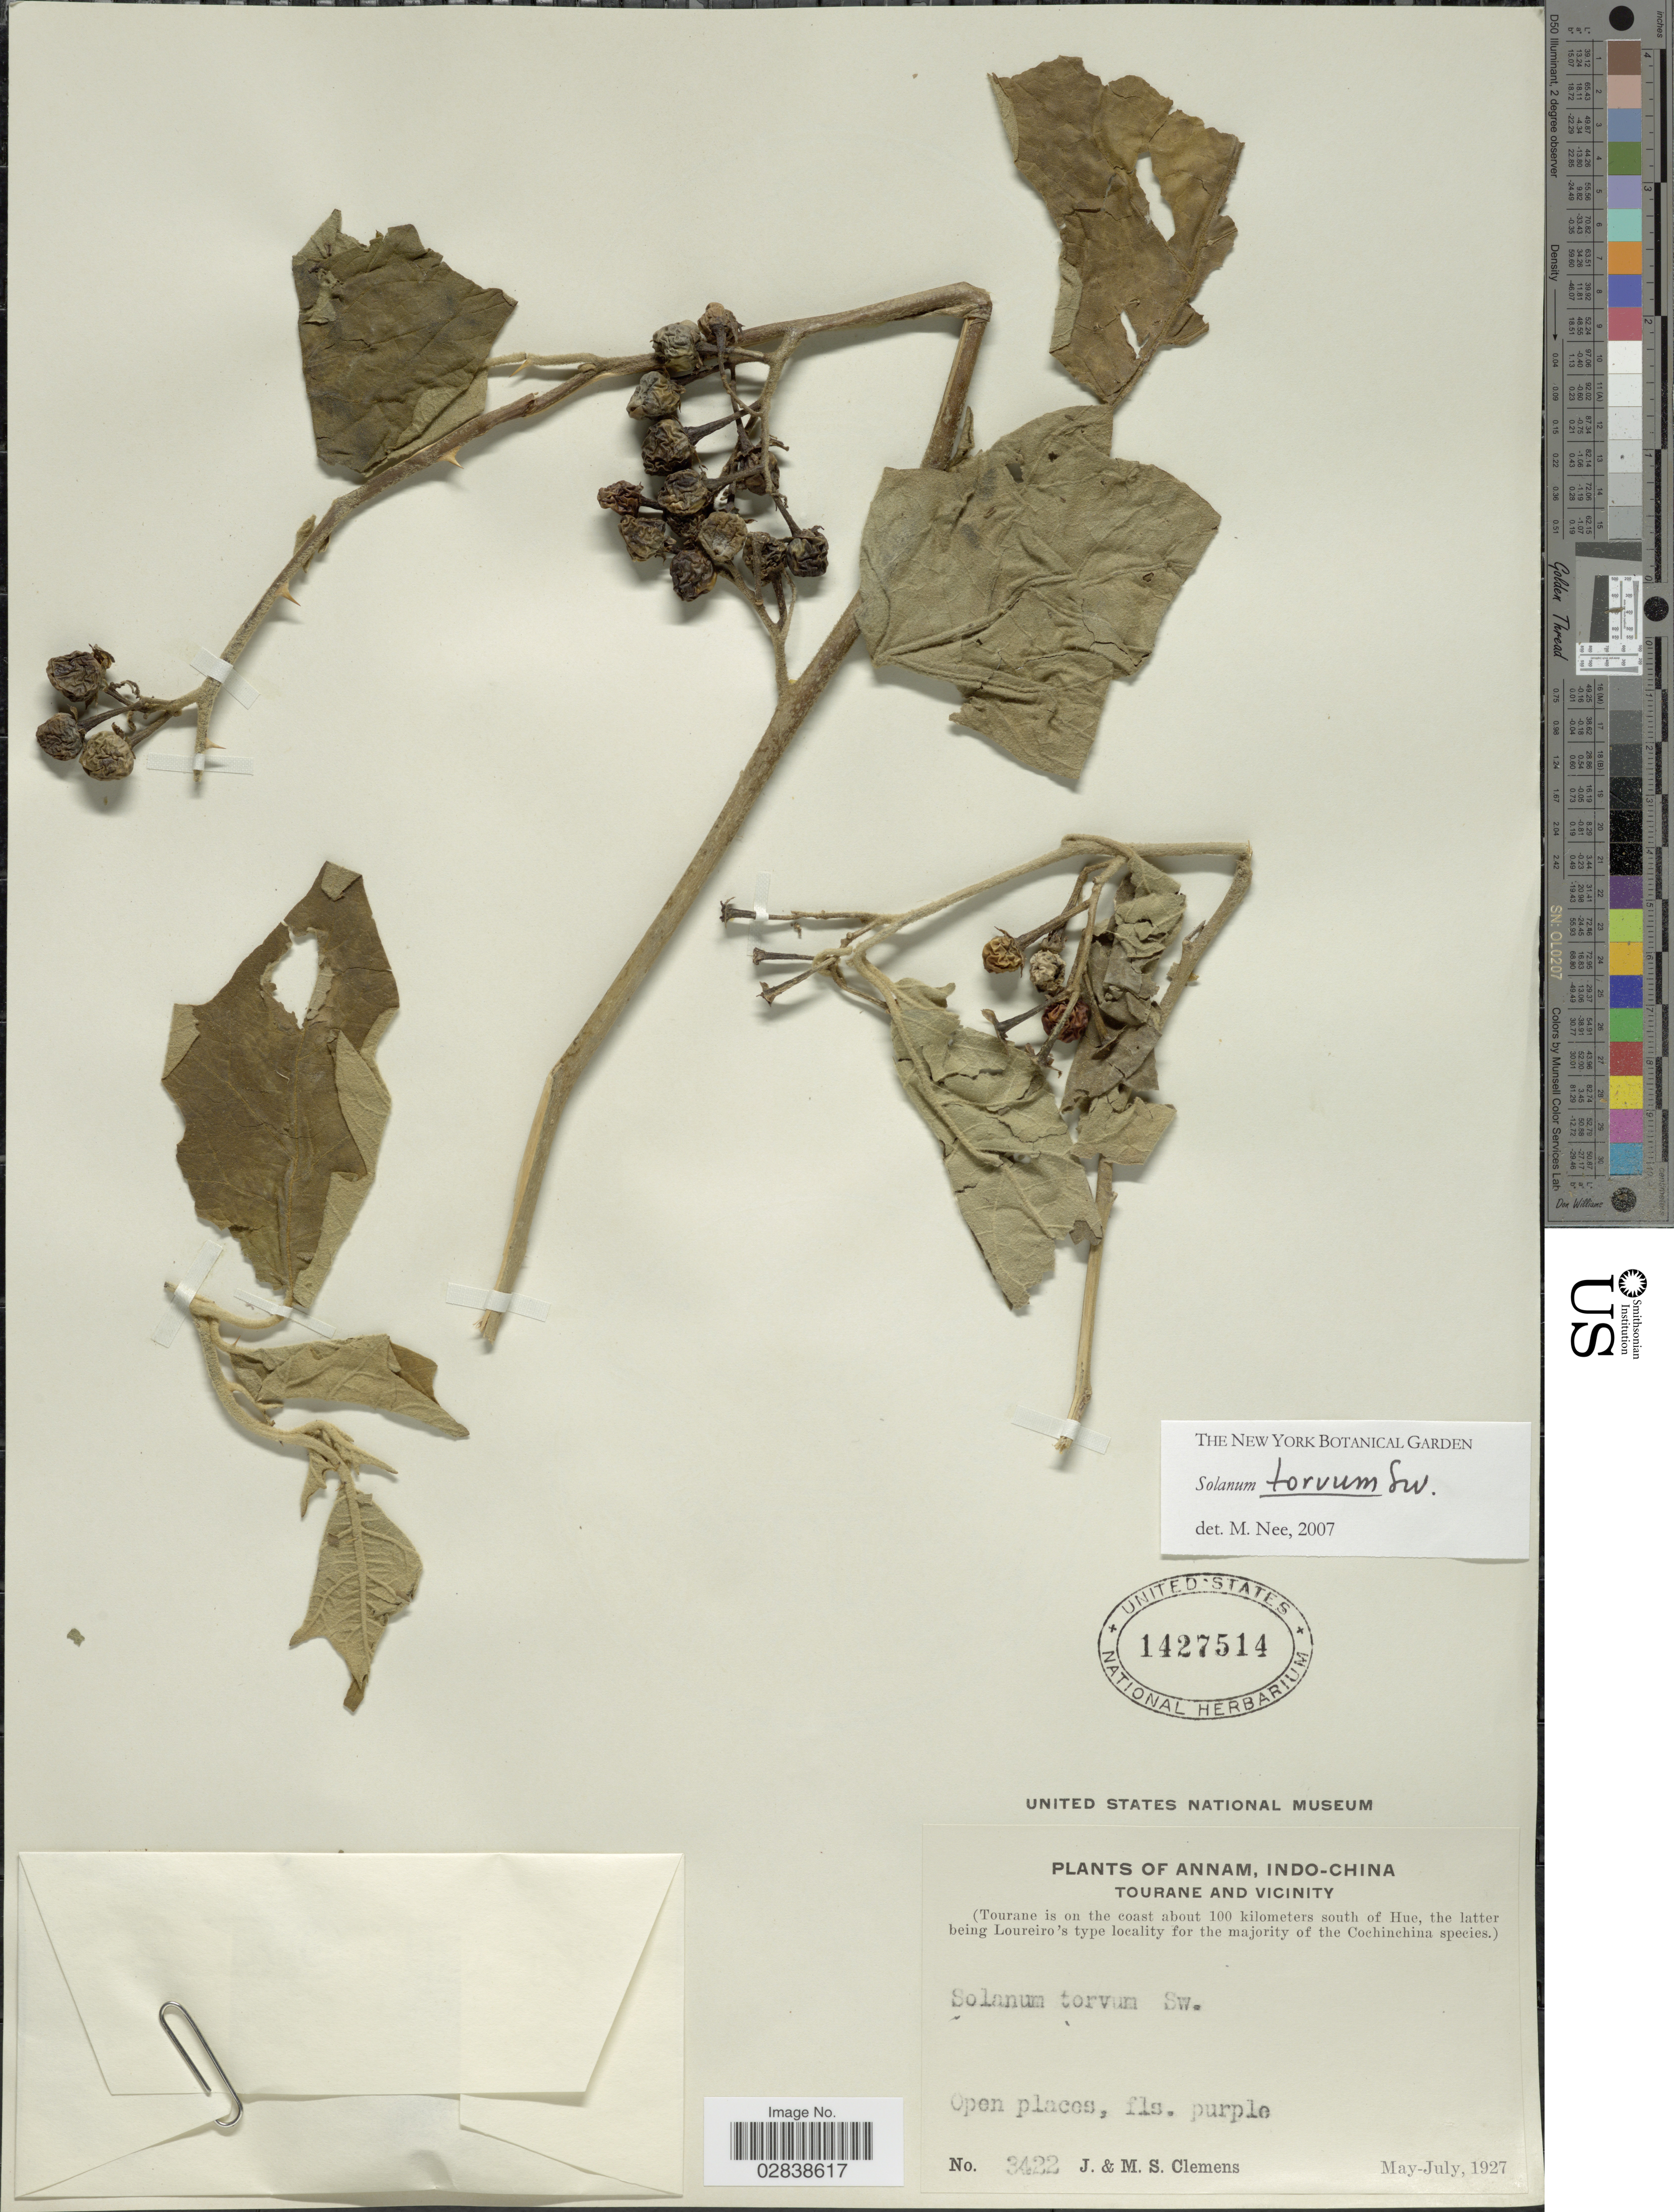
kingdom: Plantae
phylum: Tracheophyta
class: Magnoliopsida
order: Solanales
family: Solanaceae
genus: Solanum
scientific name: Solanum torvum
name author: Sw.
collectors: J. Clemens & M. S. Clemens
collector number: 3422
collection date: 1927-05/1927-07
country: Vietnam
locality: Annam, Indo-China, Tourane and Vicinity, (Tourane is on the coast about 100 kilometers south of Hue), Open places.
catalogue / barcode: US 1427514